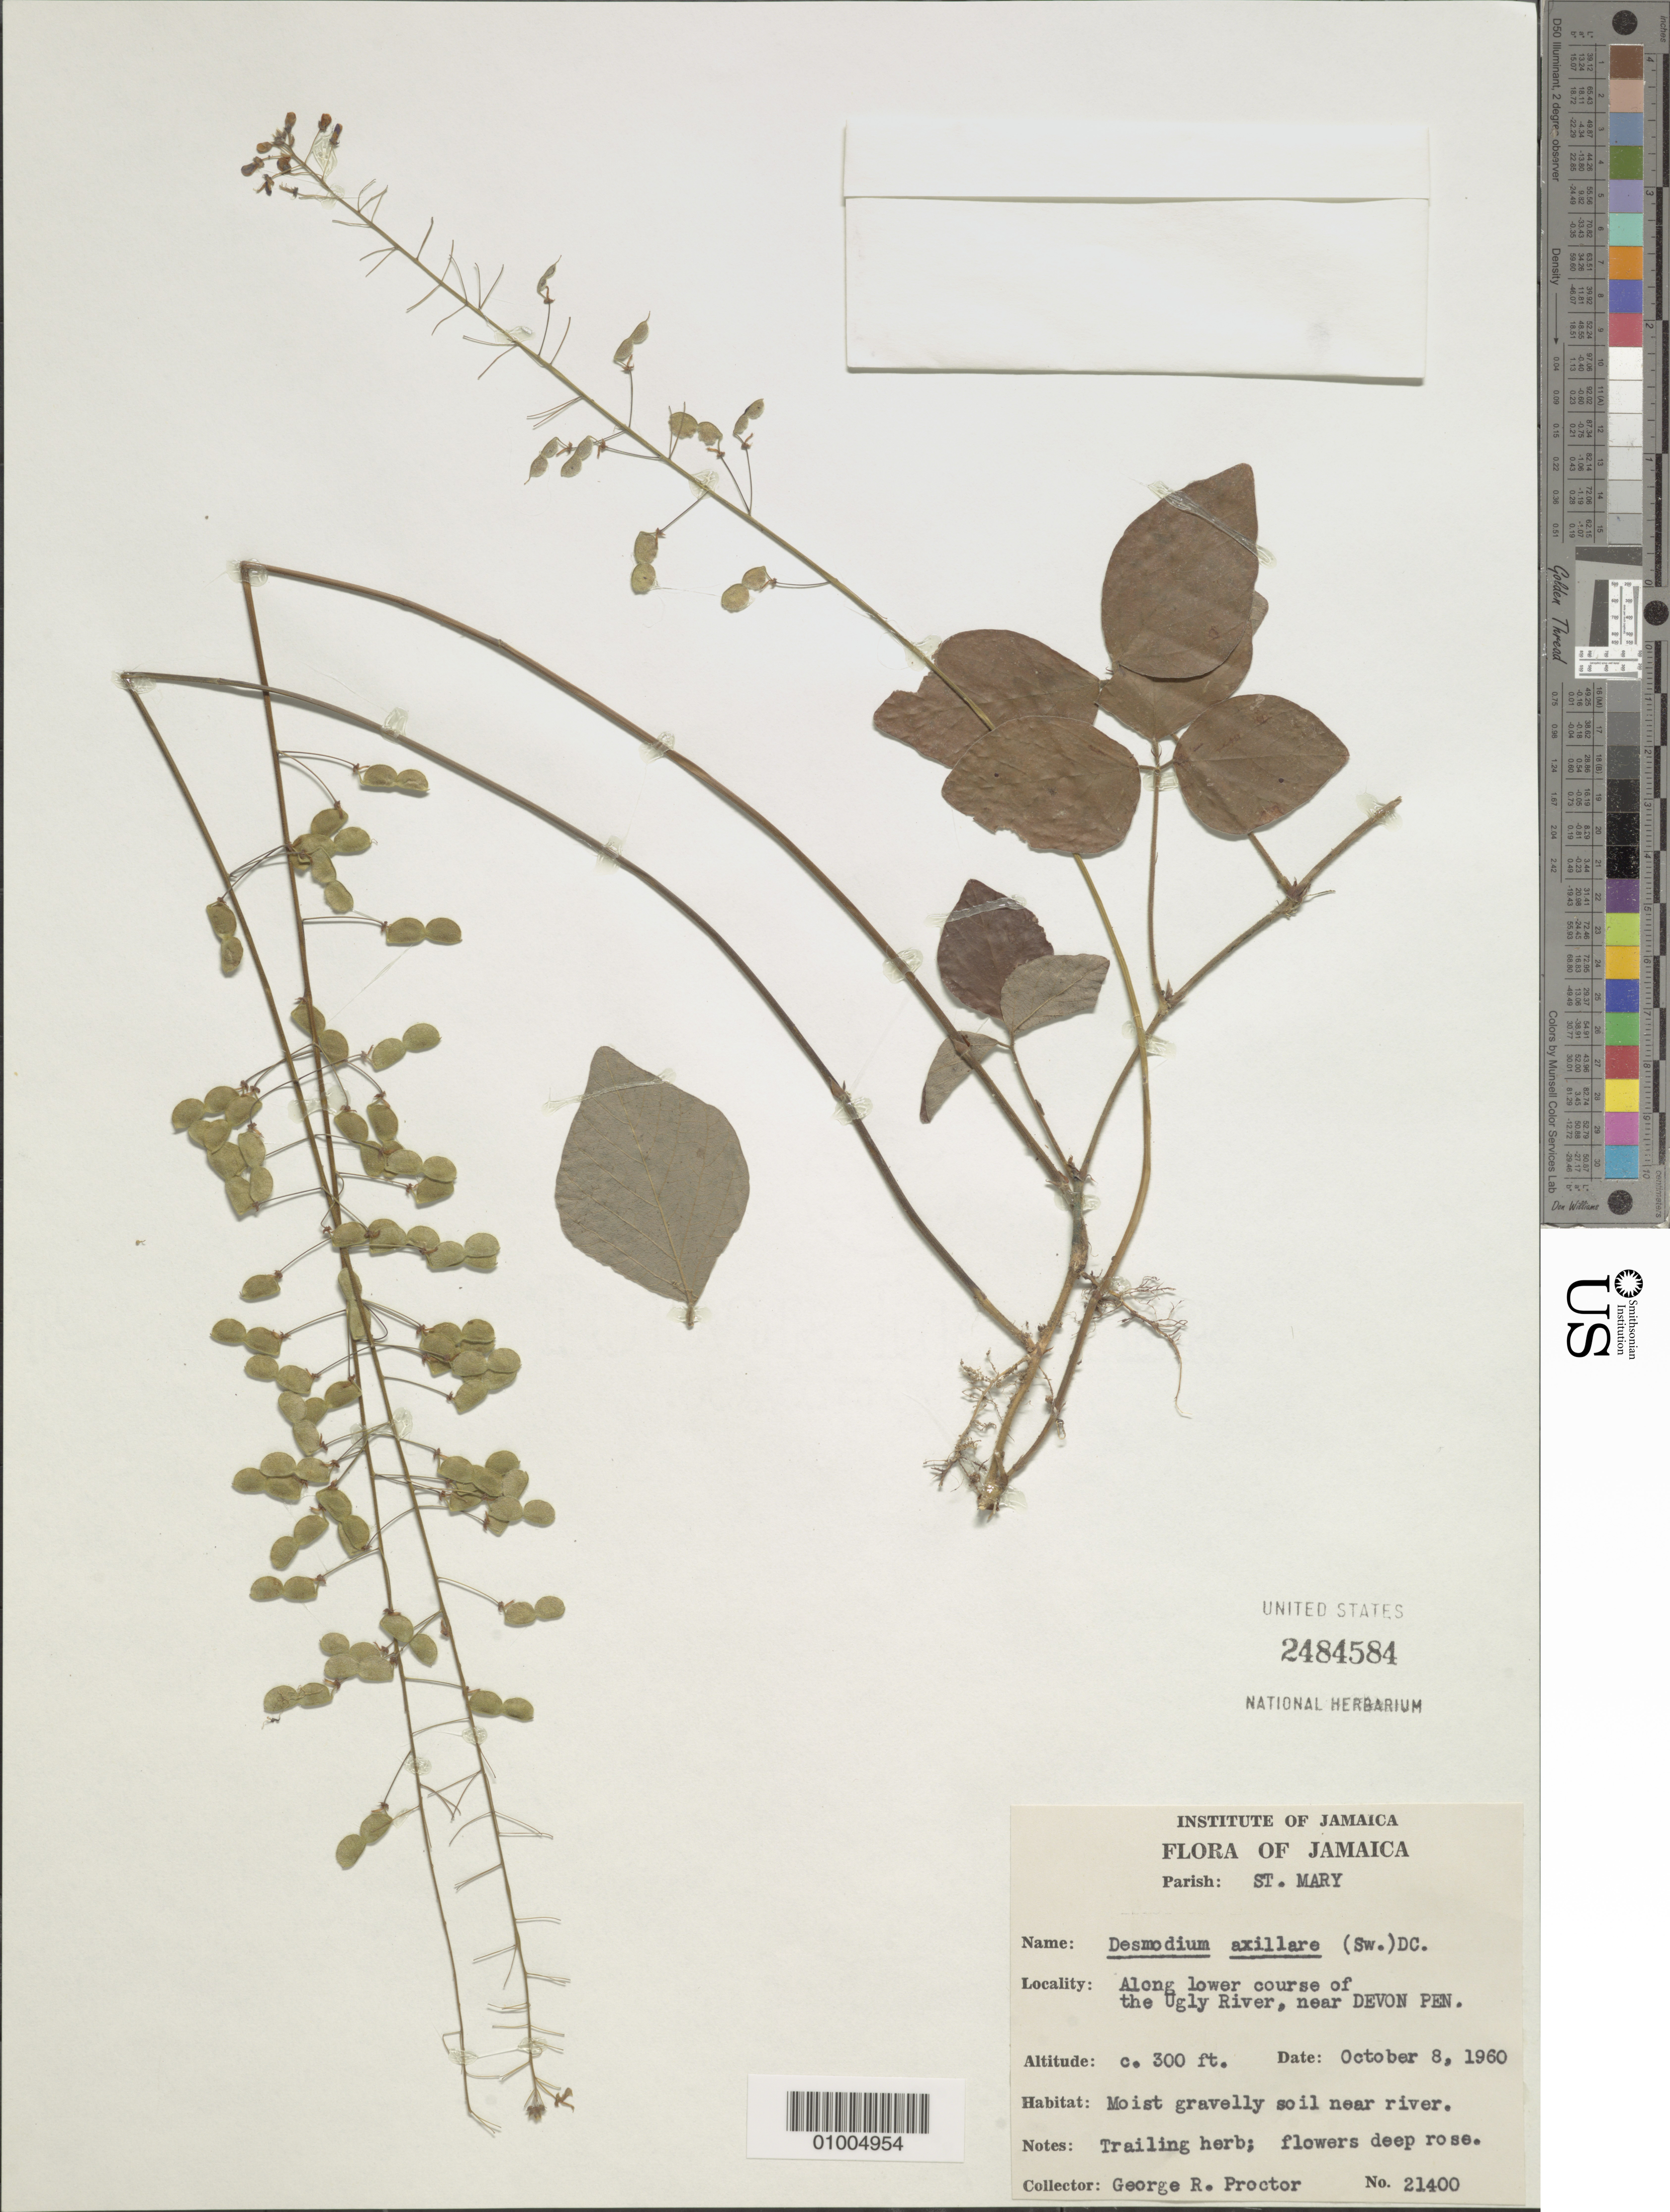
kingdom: Plantae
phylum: Tracheophyta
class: Magnoliopsida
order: Fabales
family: Fabaceae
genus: Desmodium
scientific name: Desmodium axillare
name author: (Sw.) DC.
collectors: G. R. Proctor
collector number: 21400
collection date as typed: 08 Oct 1960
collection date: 1960-10-08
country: Jamaica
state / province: Saint Mary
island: Jamaica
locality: Along lower course of the Ugly River, near Devon Pen.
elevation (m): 91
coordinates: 0 N, 0 E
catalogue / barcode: US 2484584